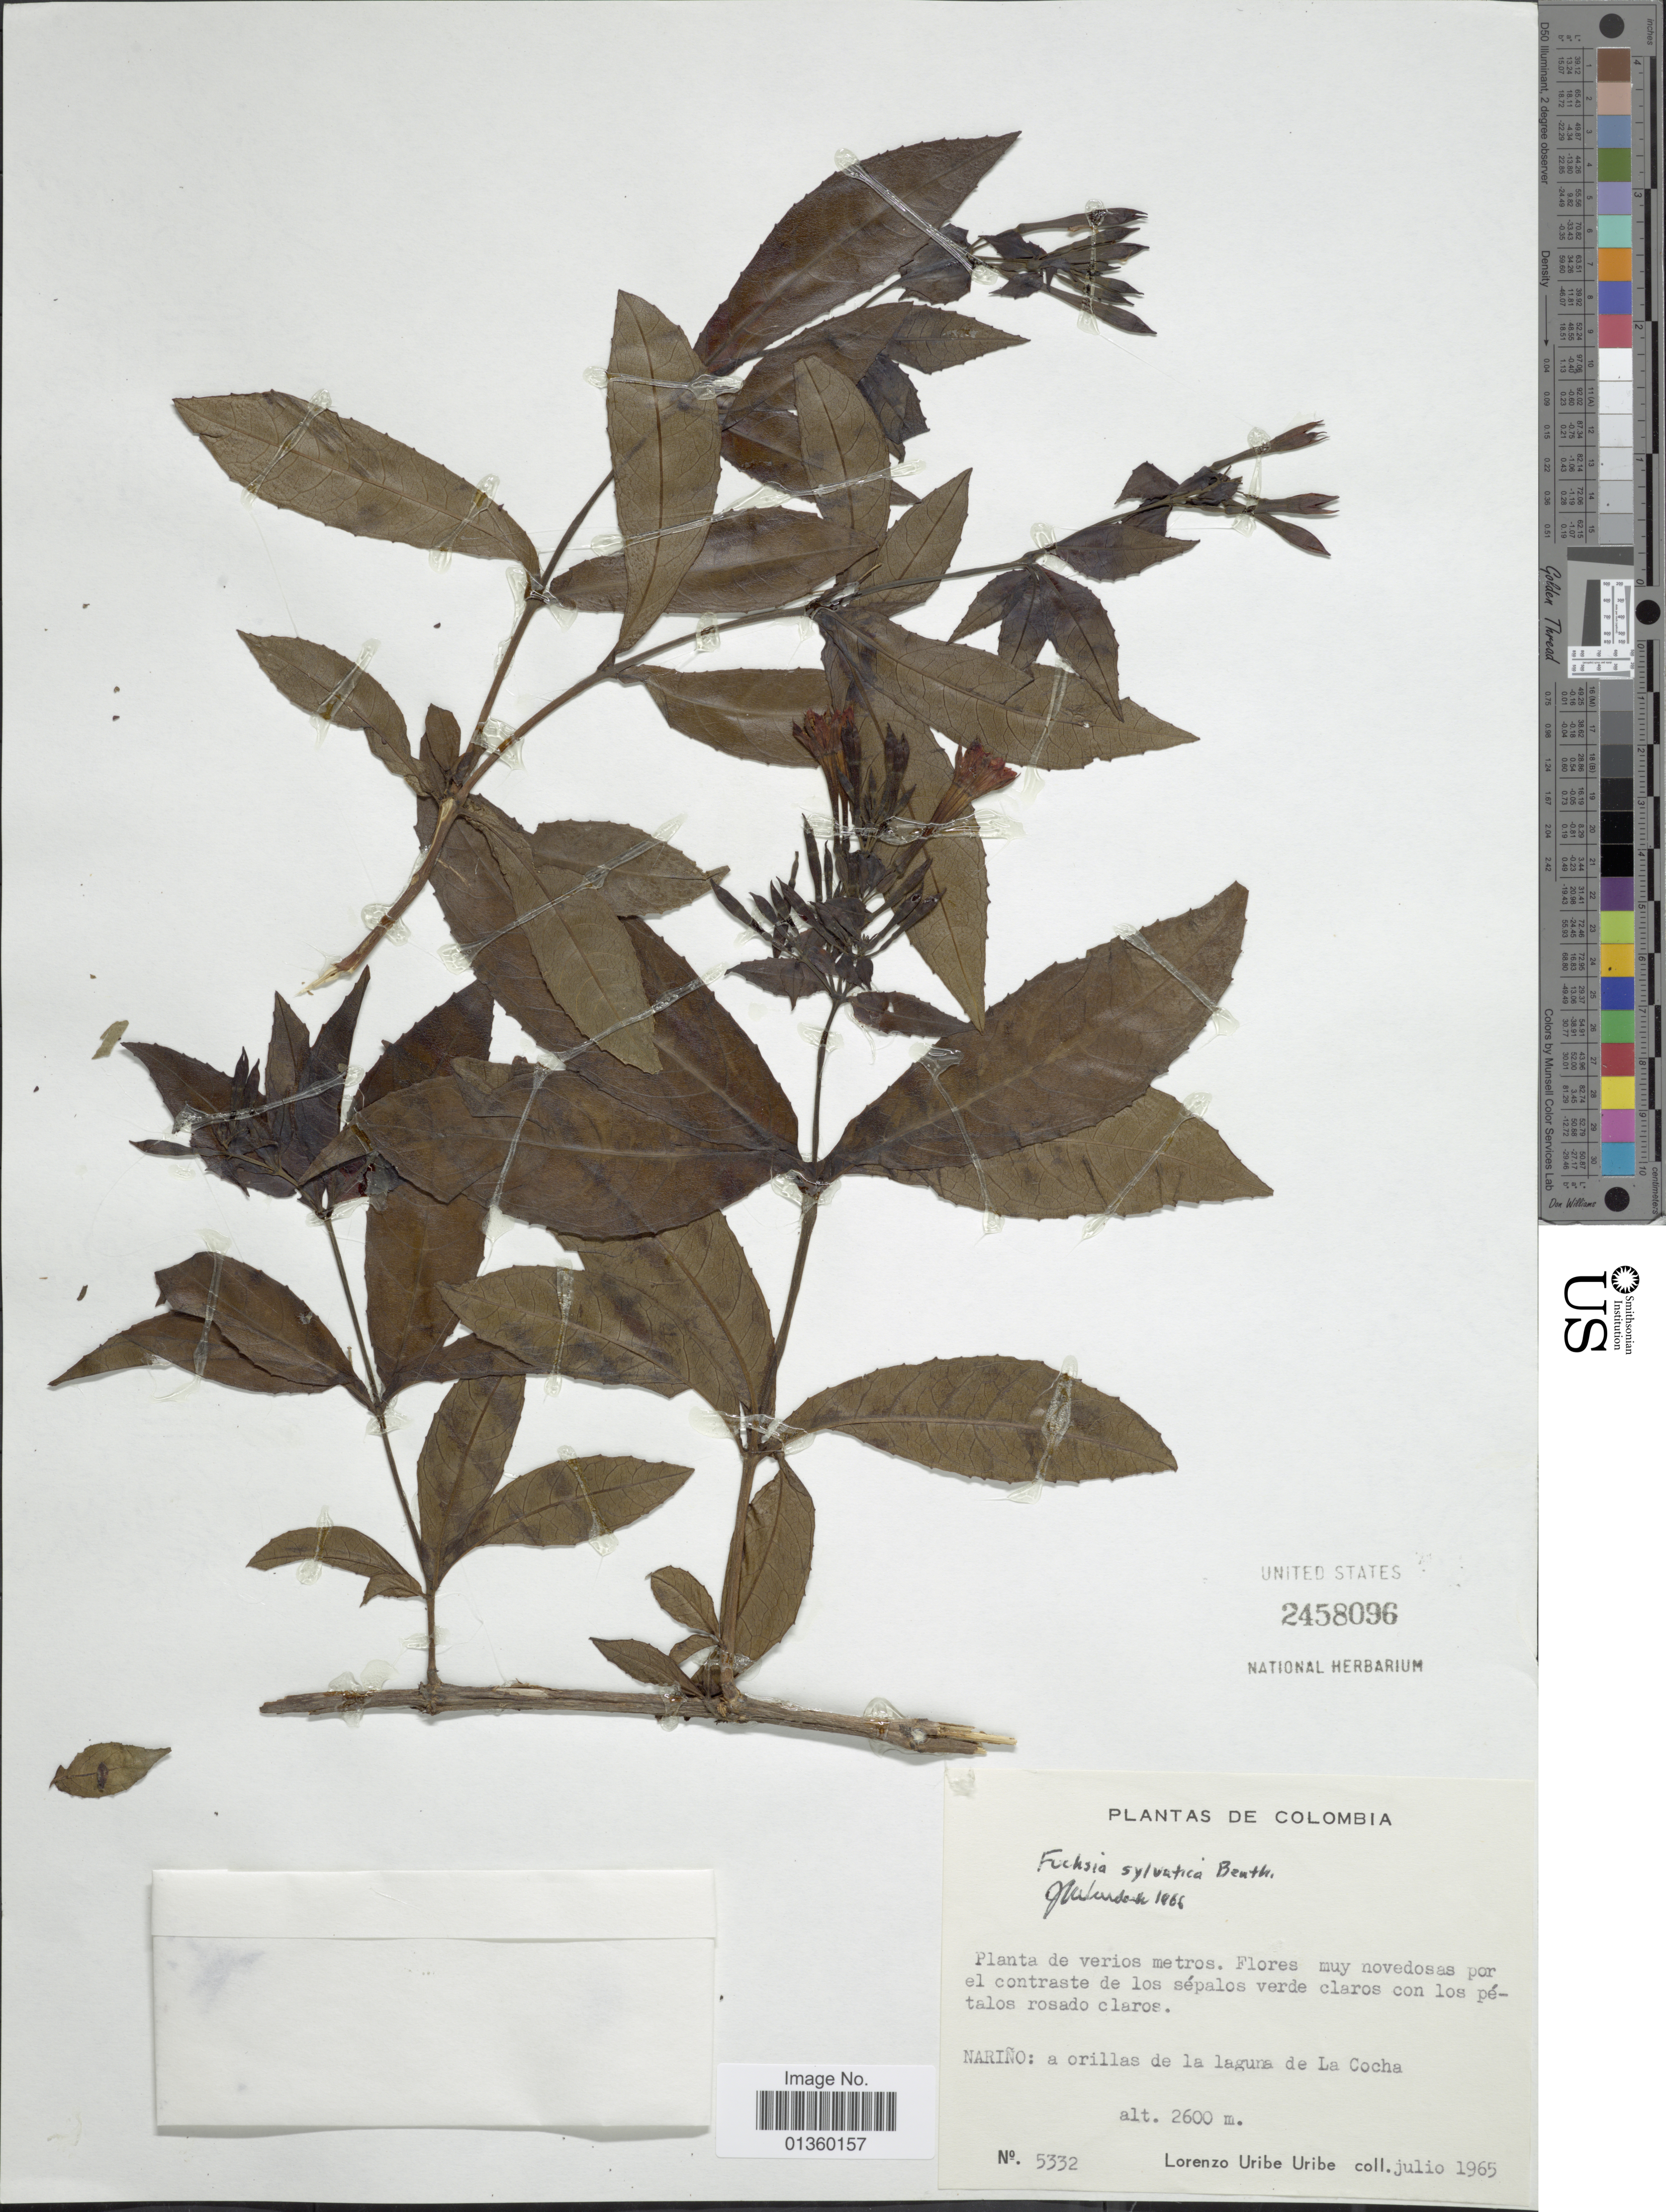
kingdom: Plantae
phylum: Tracheophyta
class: Magnoliopsida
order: Myrtales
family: Onagraceae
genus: Fuchsia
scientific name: Fuchsia sylvatica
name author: Benth.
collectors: L. Uribe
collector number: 5332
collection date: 1965-07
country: Colombia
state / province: Nariño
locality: A orillas de la laguna de La Cocha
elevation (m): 2600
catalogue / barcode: US 2458096